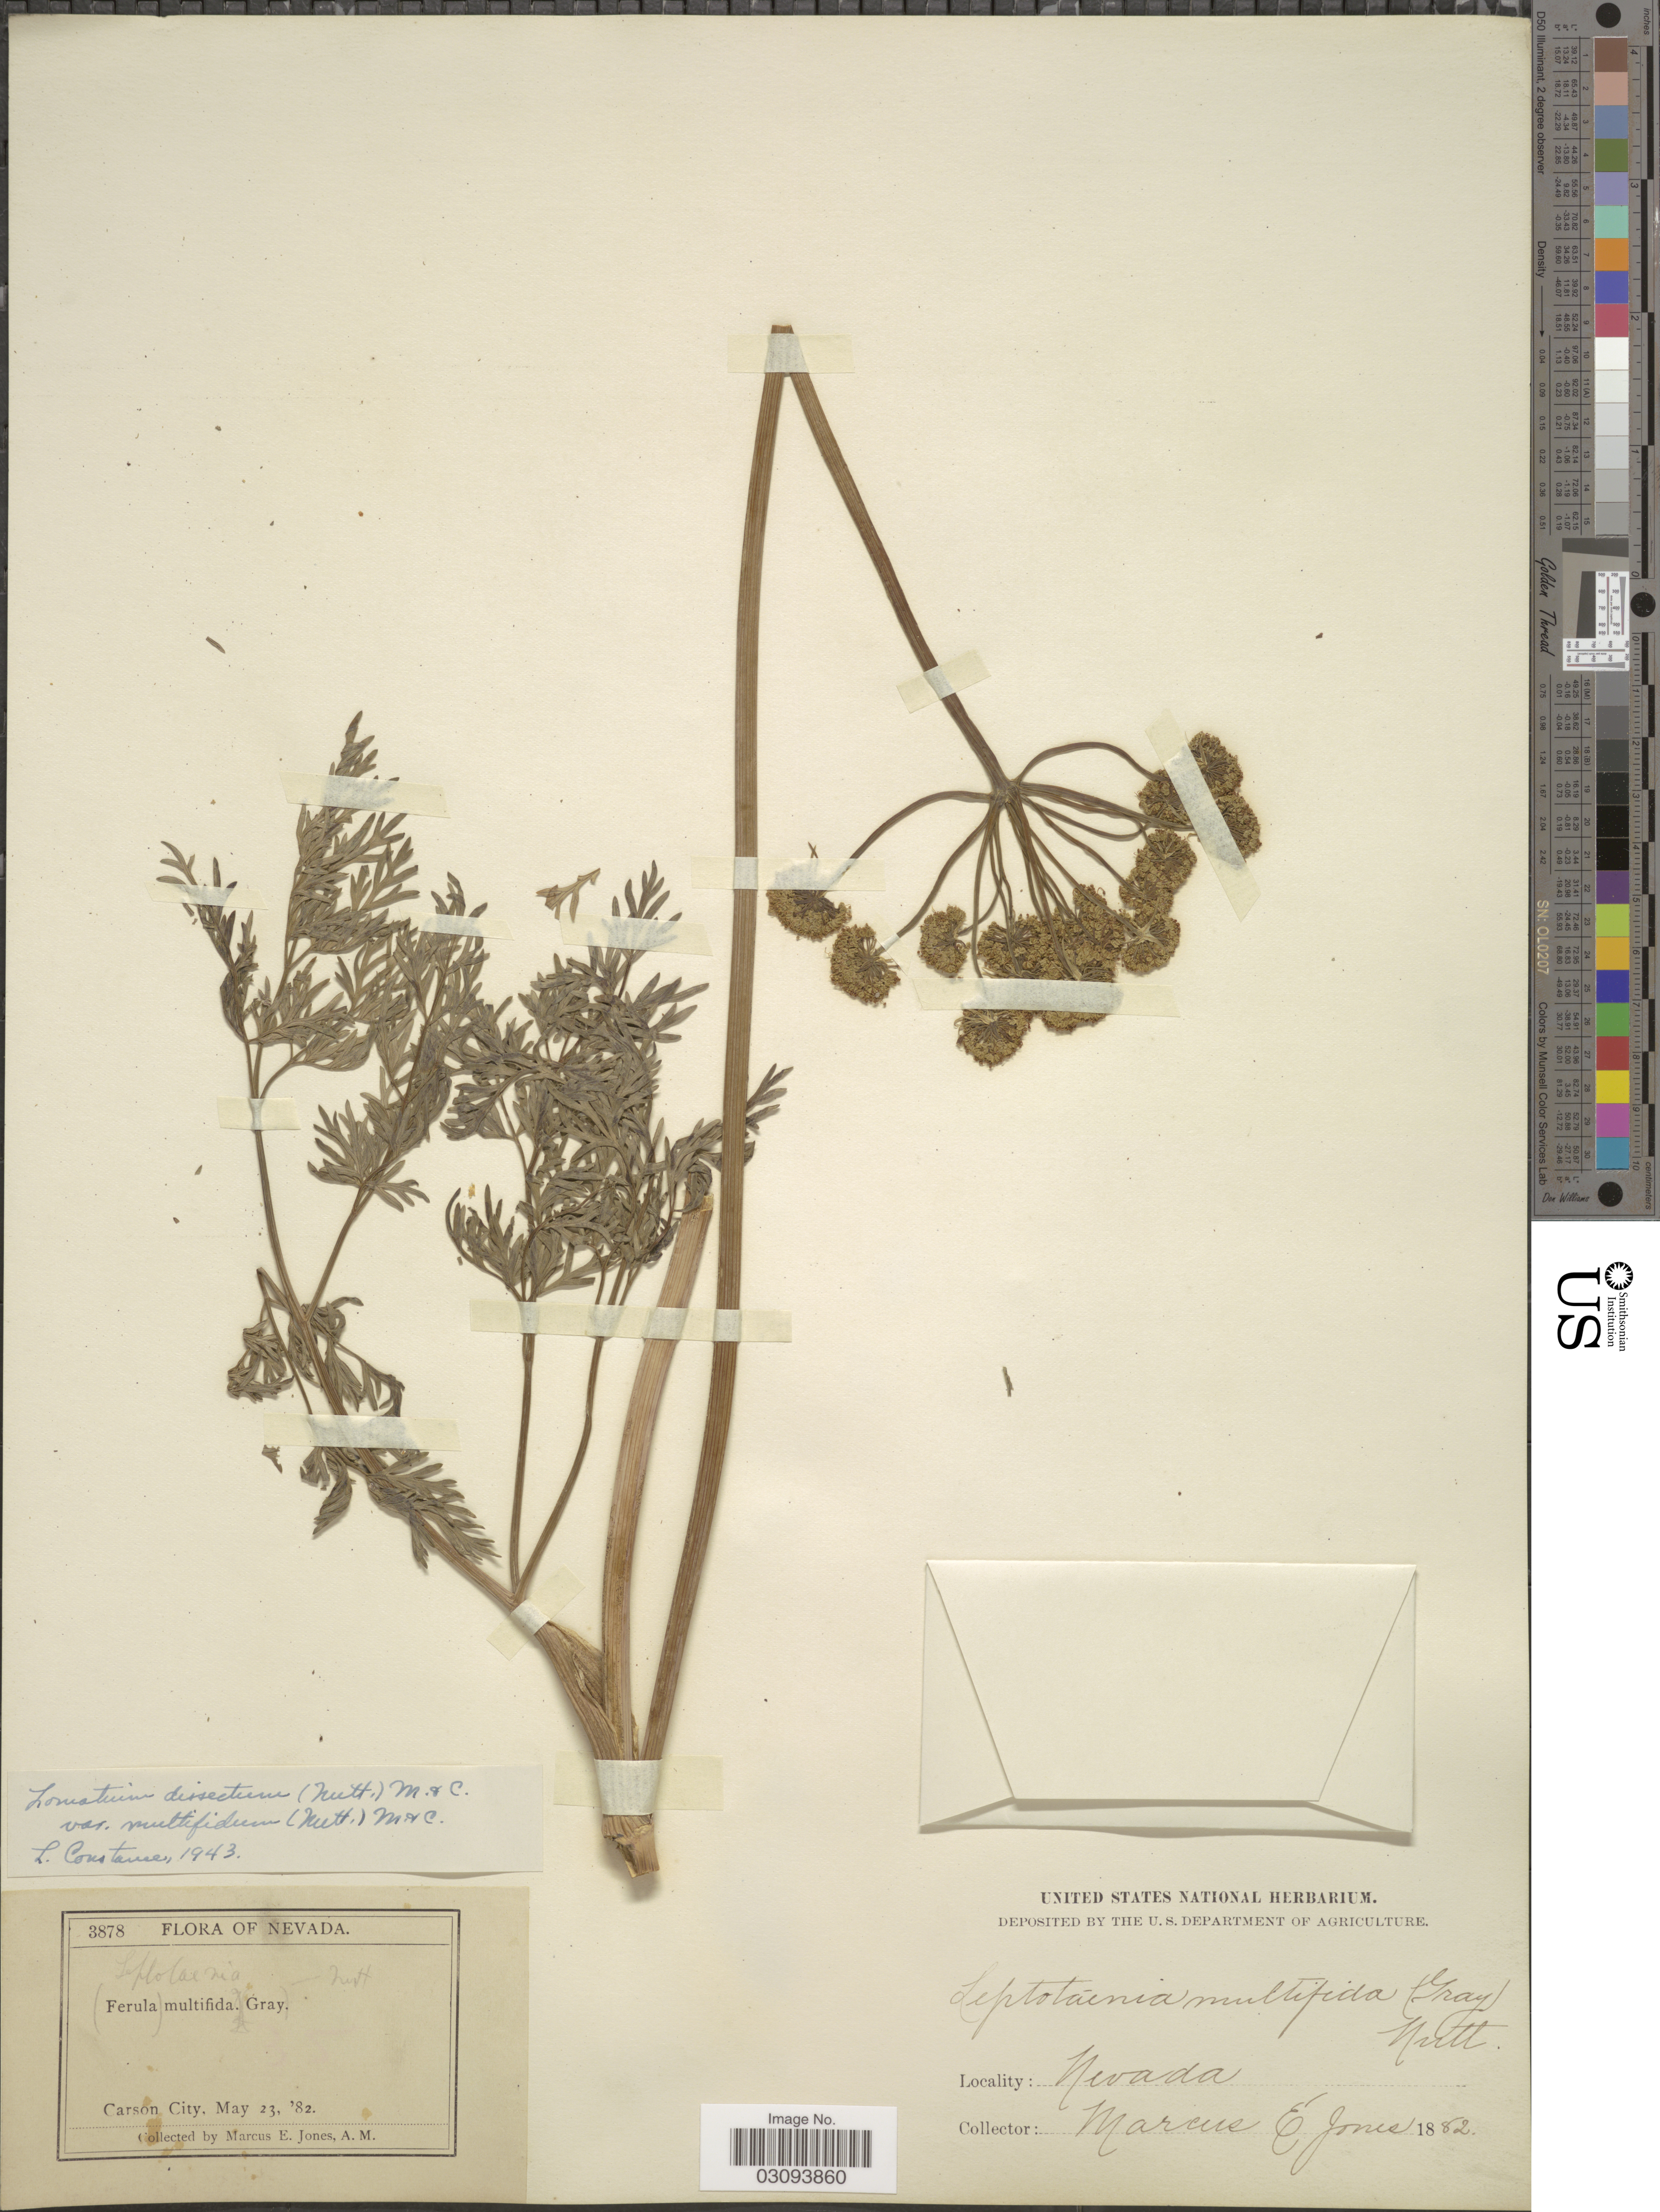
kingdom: Plantae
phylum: Tracheophyta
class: Magnoliopsida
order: Apiales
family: Apiaceae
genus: Lomatium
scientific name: Lomatium dissectum var. multifidum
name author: (Nutt.) Mathias & Constance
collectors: M. E. Jones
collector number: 3878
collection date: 1882-05-23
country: United States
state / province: Nevada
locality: Carson City.